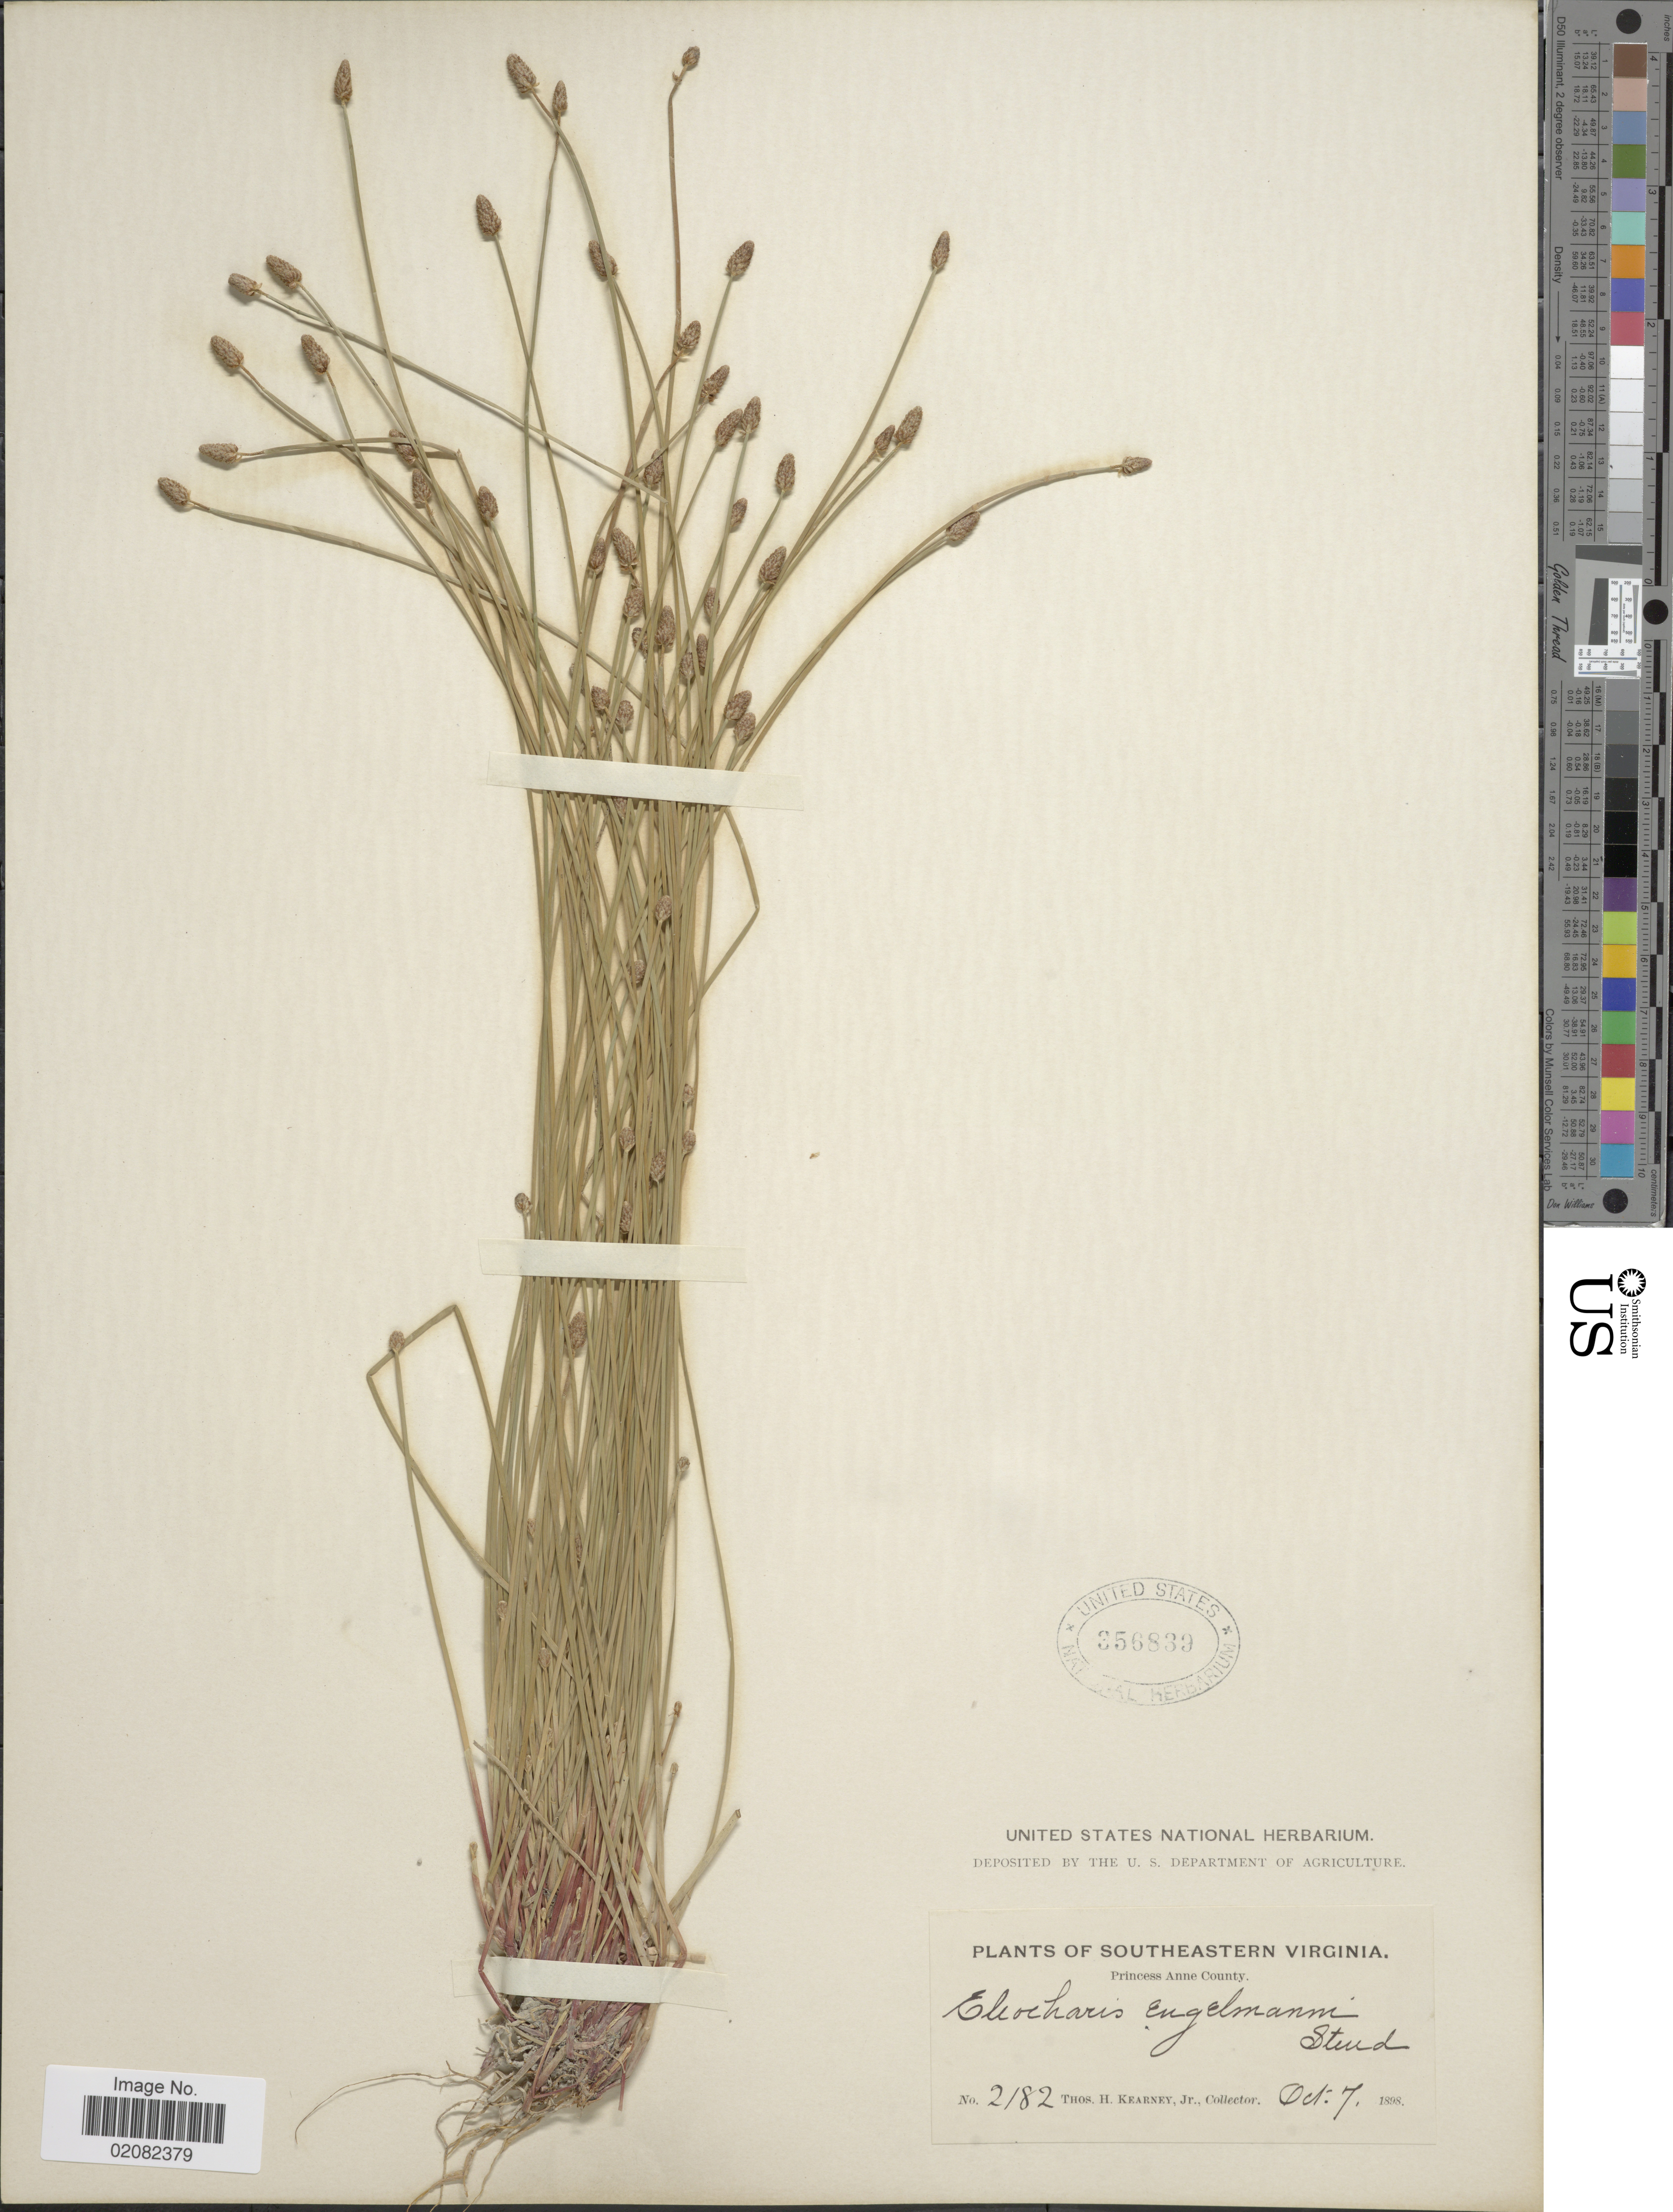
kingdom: Plantae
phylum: Tracheophyta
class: Liliopsida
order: Poales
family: Cyperaceae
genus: Eleocharis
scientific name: Eleocharis engelmannii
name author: Steud.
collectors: T. H. Kearney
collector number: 2182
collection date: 1898-10-07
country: United States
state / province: Virginia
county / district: City of Virginia Beach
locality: Southeastern Virginia, Princess Anne (=historic county name) County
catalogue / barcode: US 356839